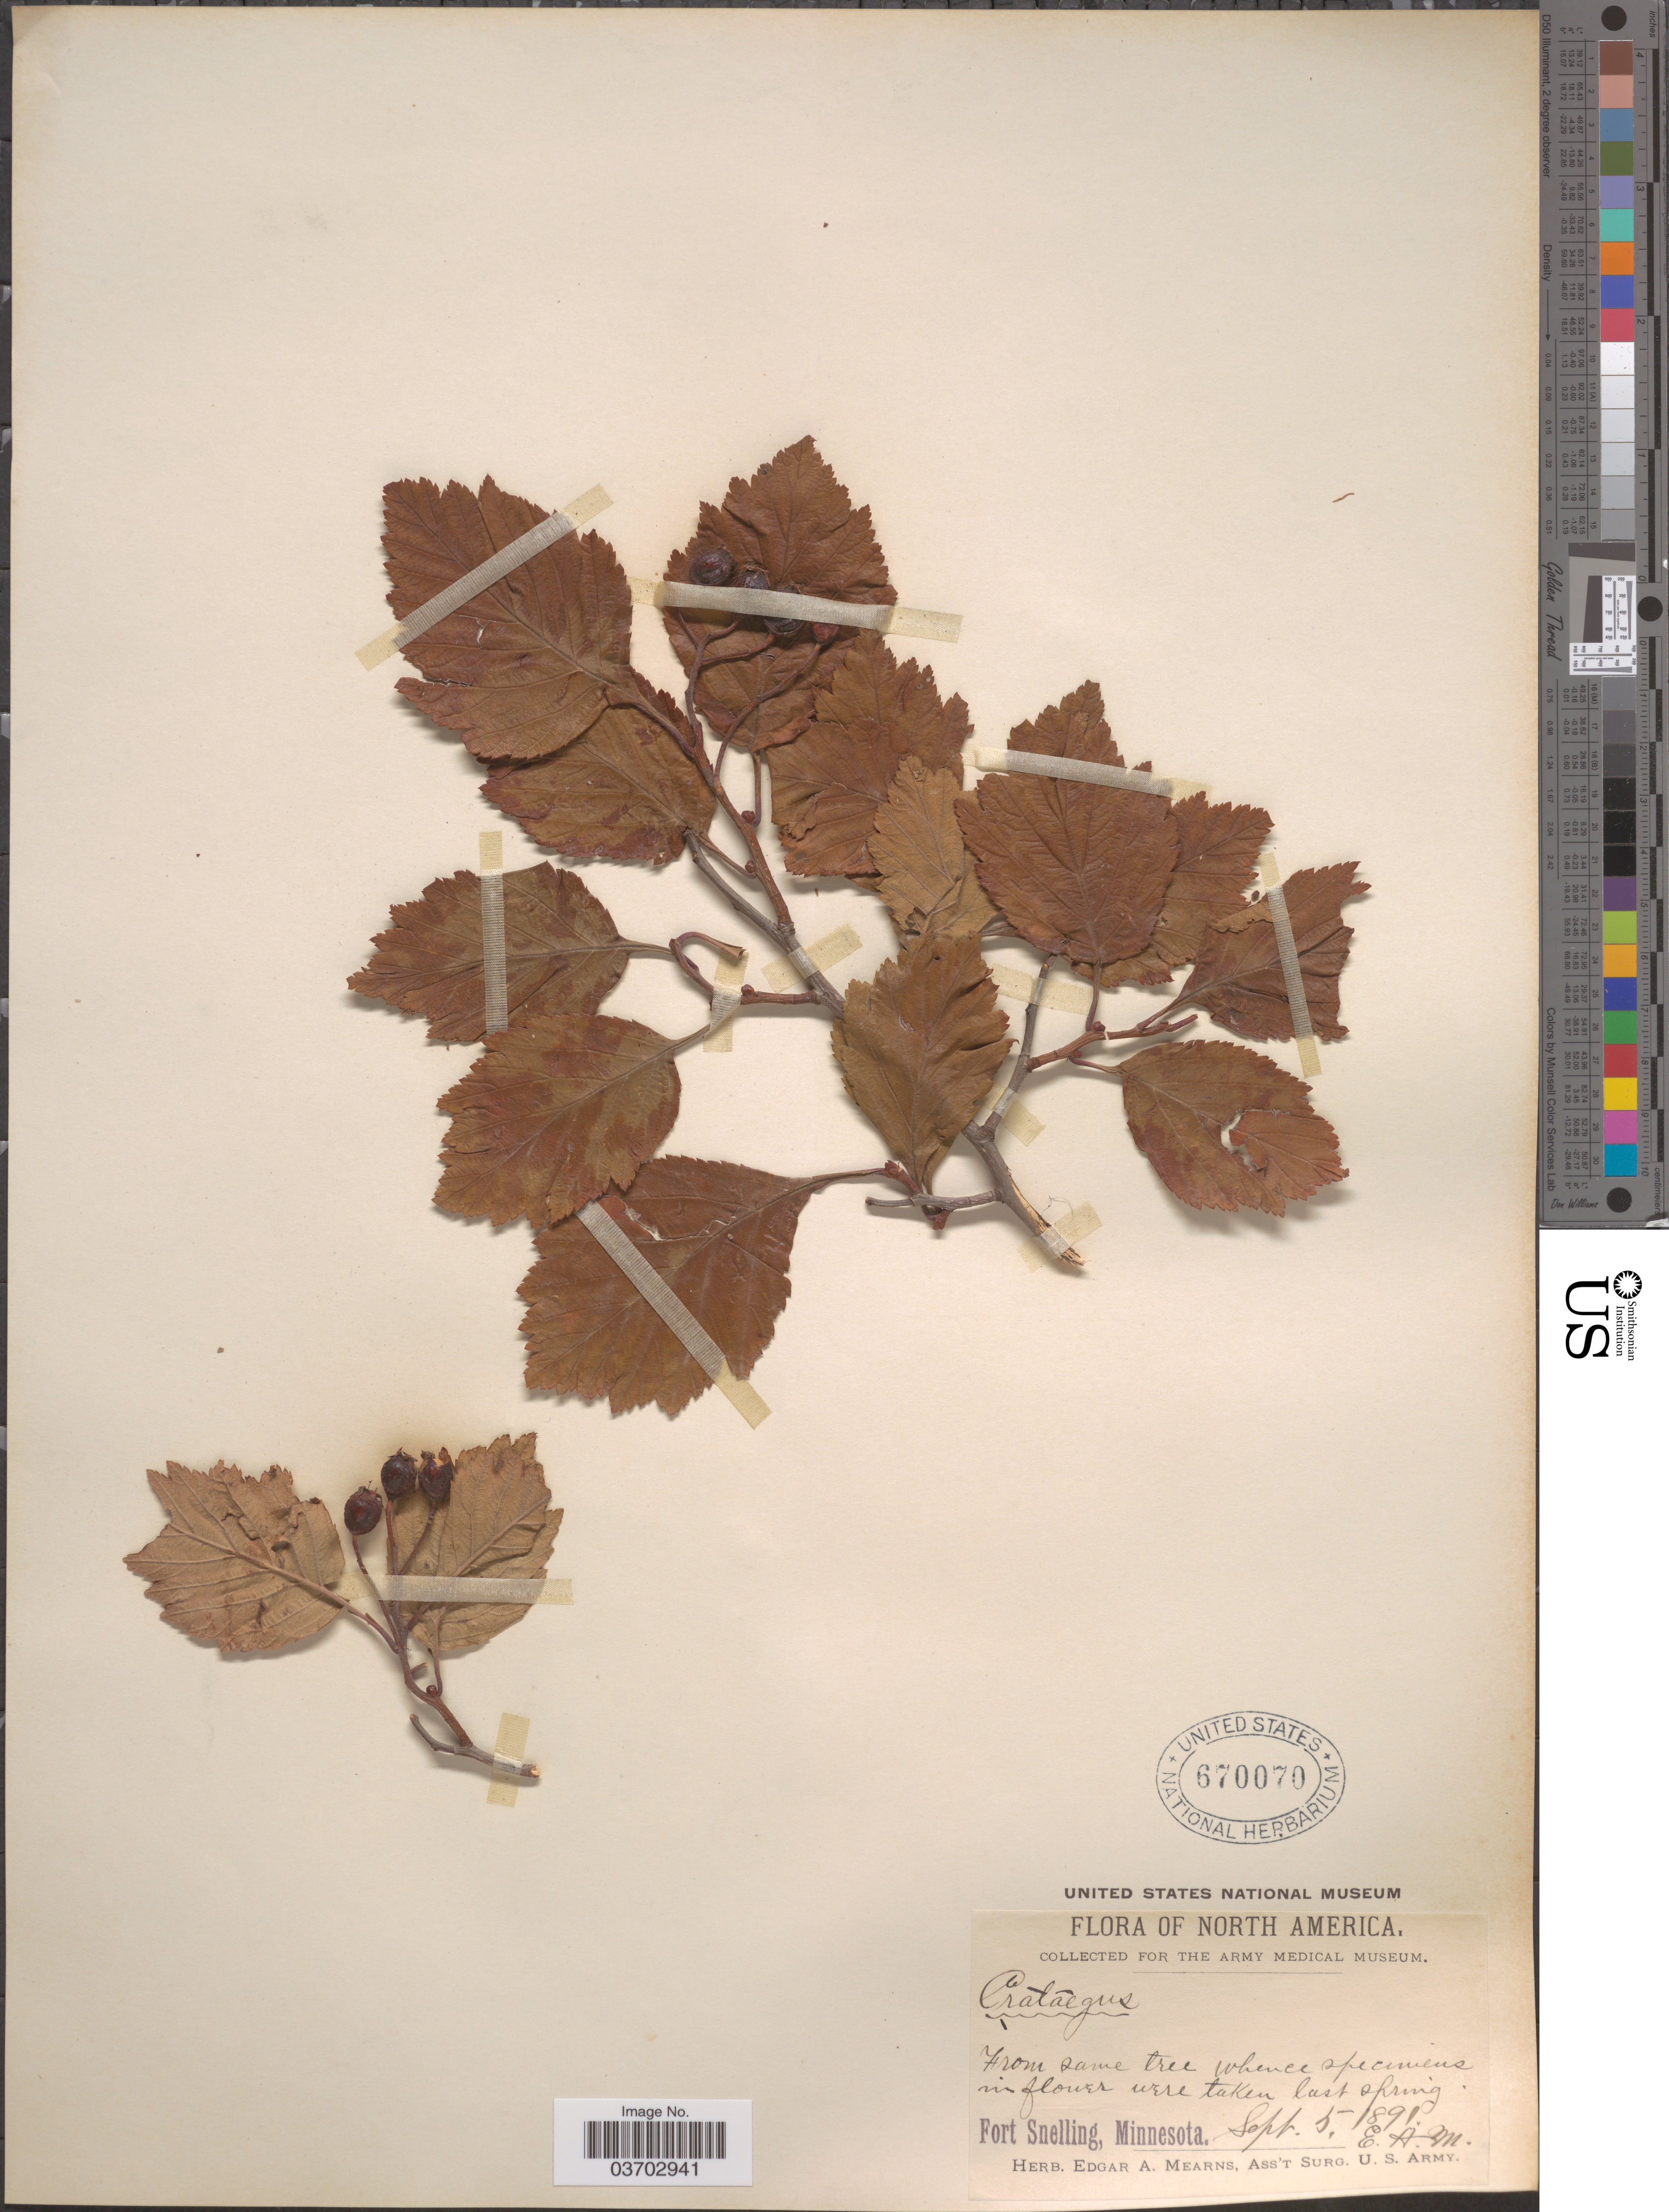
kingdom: Plantae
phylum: Tracheophyta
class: Magnoliopsida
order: Rosales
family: Rosaceae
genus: Crataegus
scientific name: Crataegus sp.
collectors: E. A. Mearns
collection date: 1891-09-05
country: United States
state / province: Minnesota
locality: Fort Snelling.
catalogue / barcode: US 670070